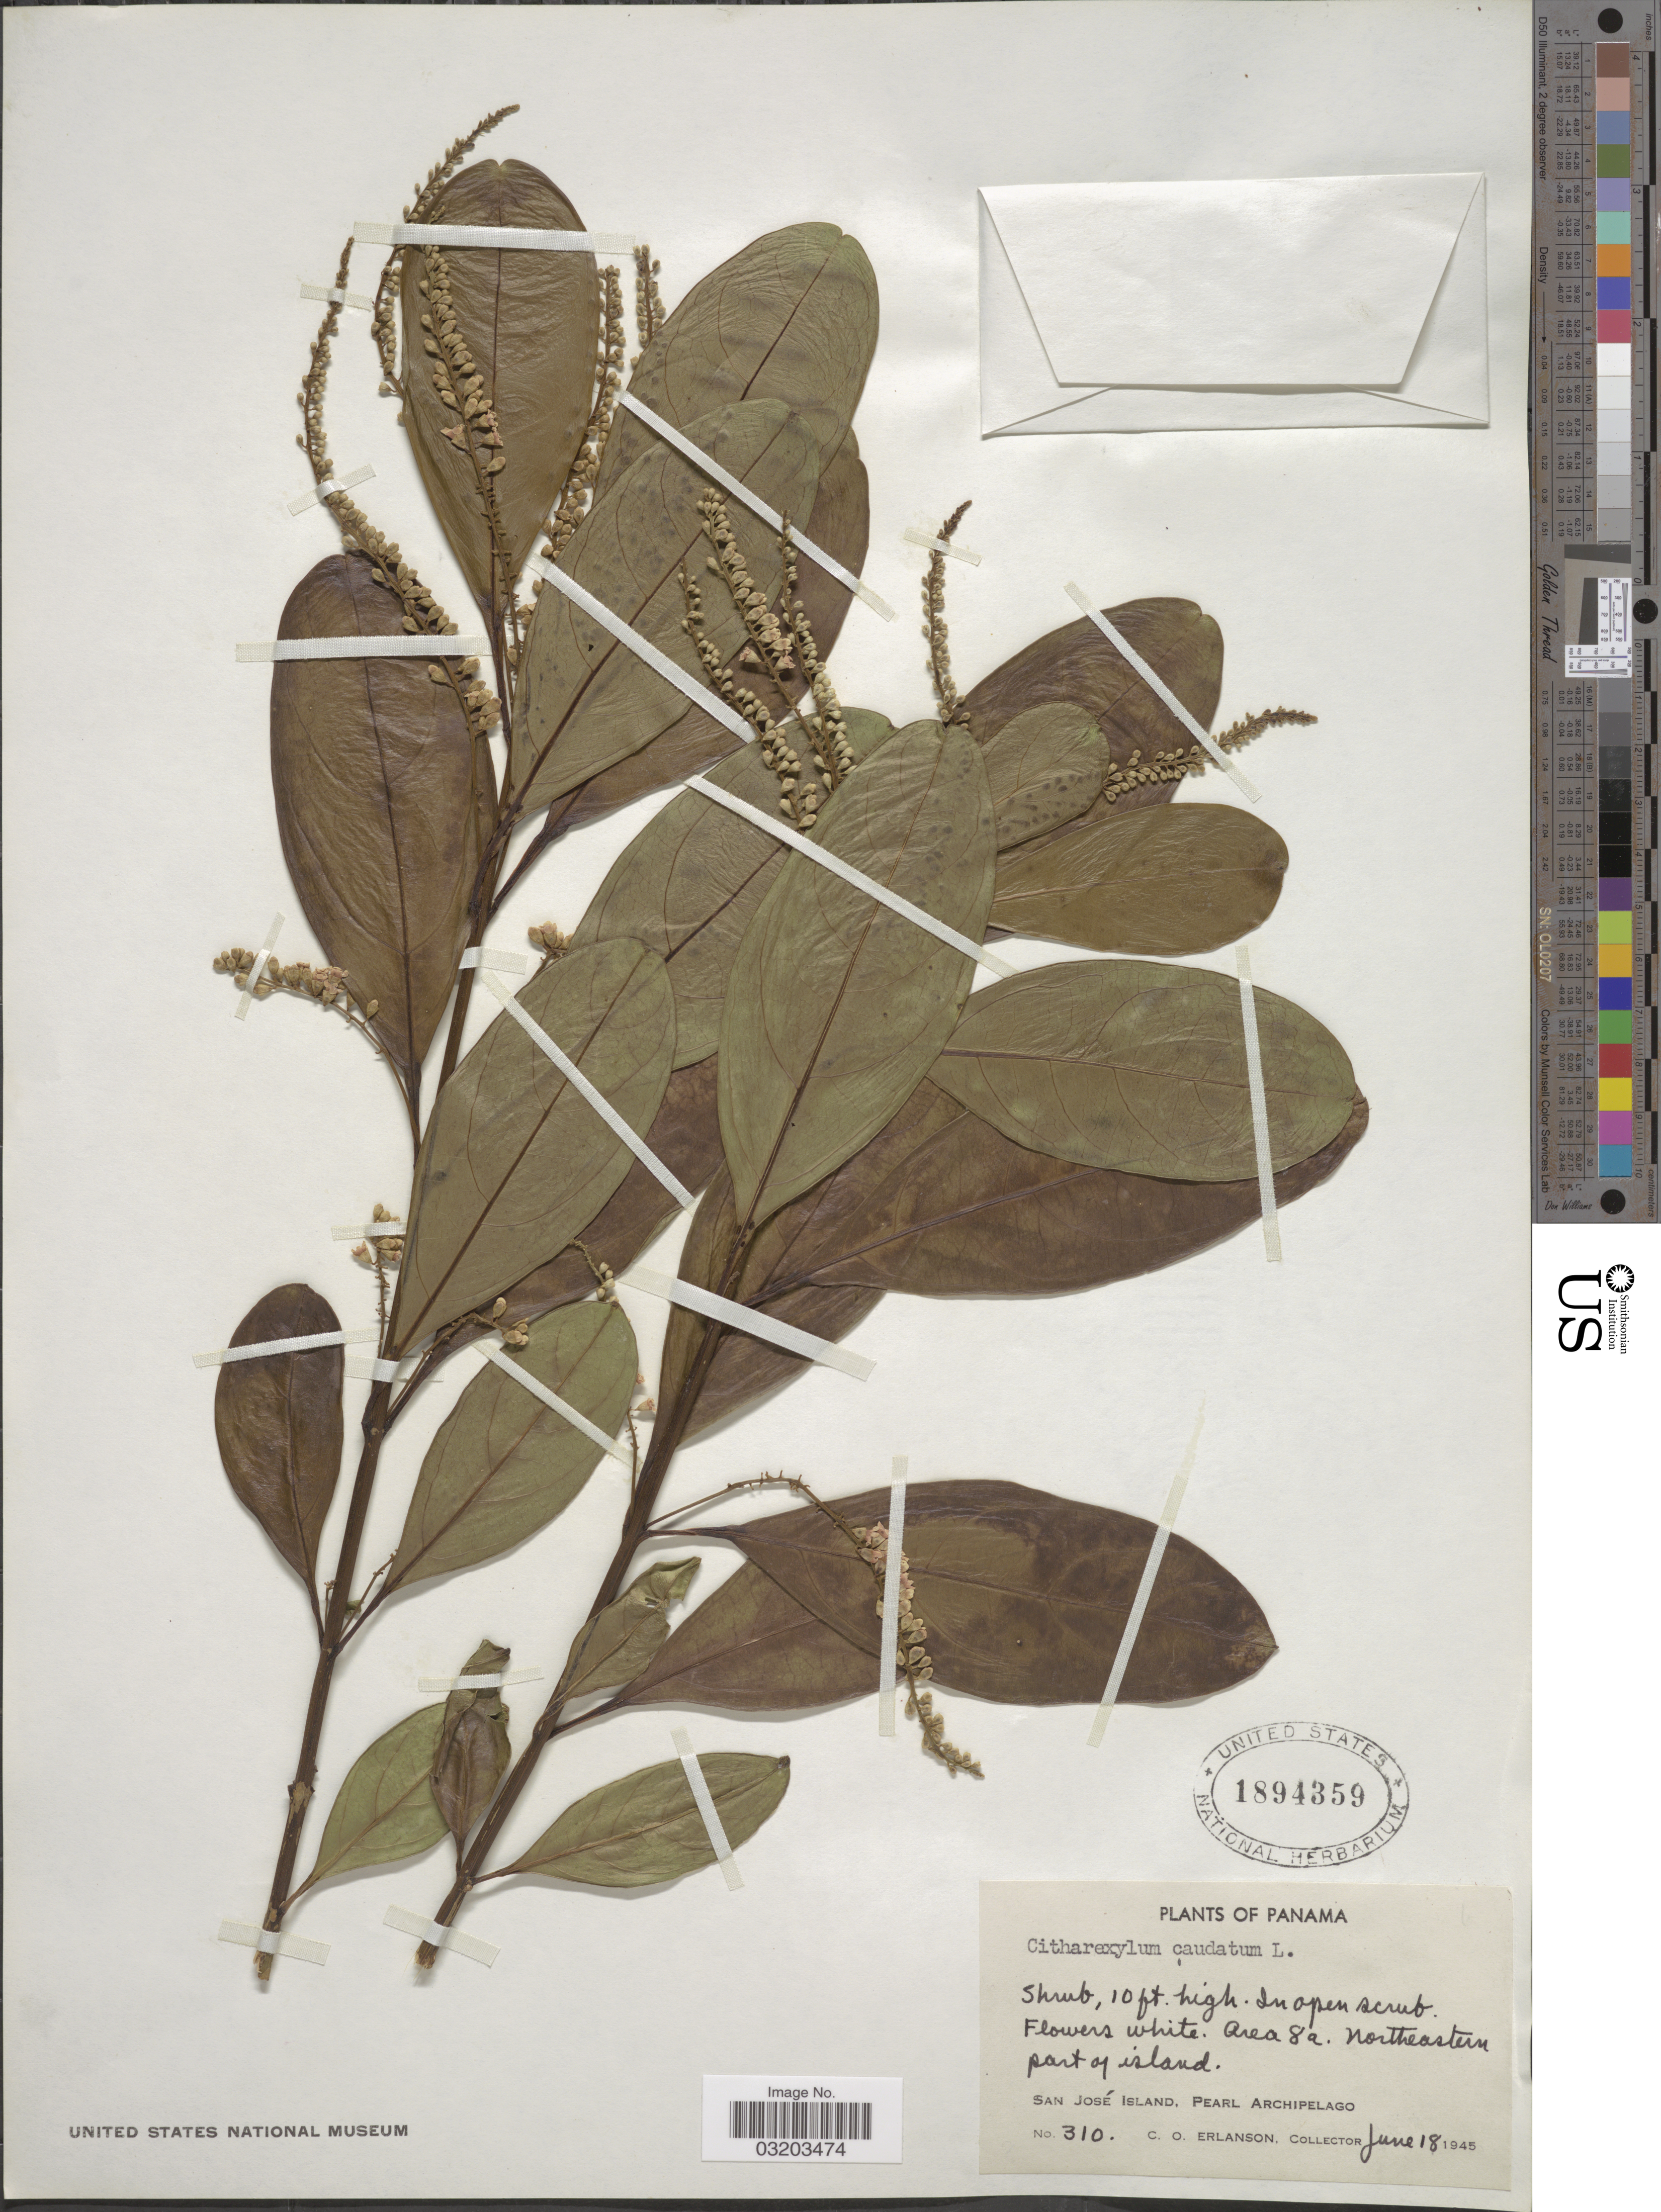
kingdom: Plantae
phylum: Tracheophyta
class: Magnoliopsida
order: Lamiales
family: Verbenaceae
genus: Citharexylum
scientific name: Citharexylum caudatum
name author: L.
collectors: C. O. Erlanson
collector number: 310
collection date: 1945-06-18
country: Panama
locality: Area 8a. Northeastern part of island. San José Island, Pearl Archipelago.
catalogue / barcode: US 1894359